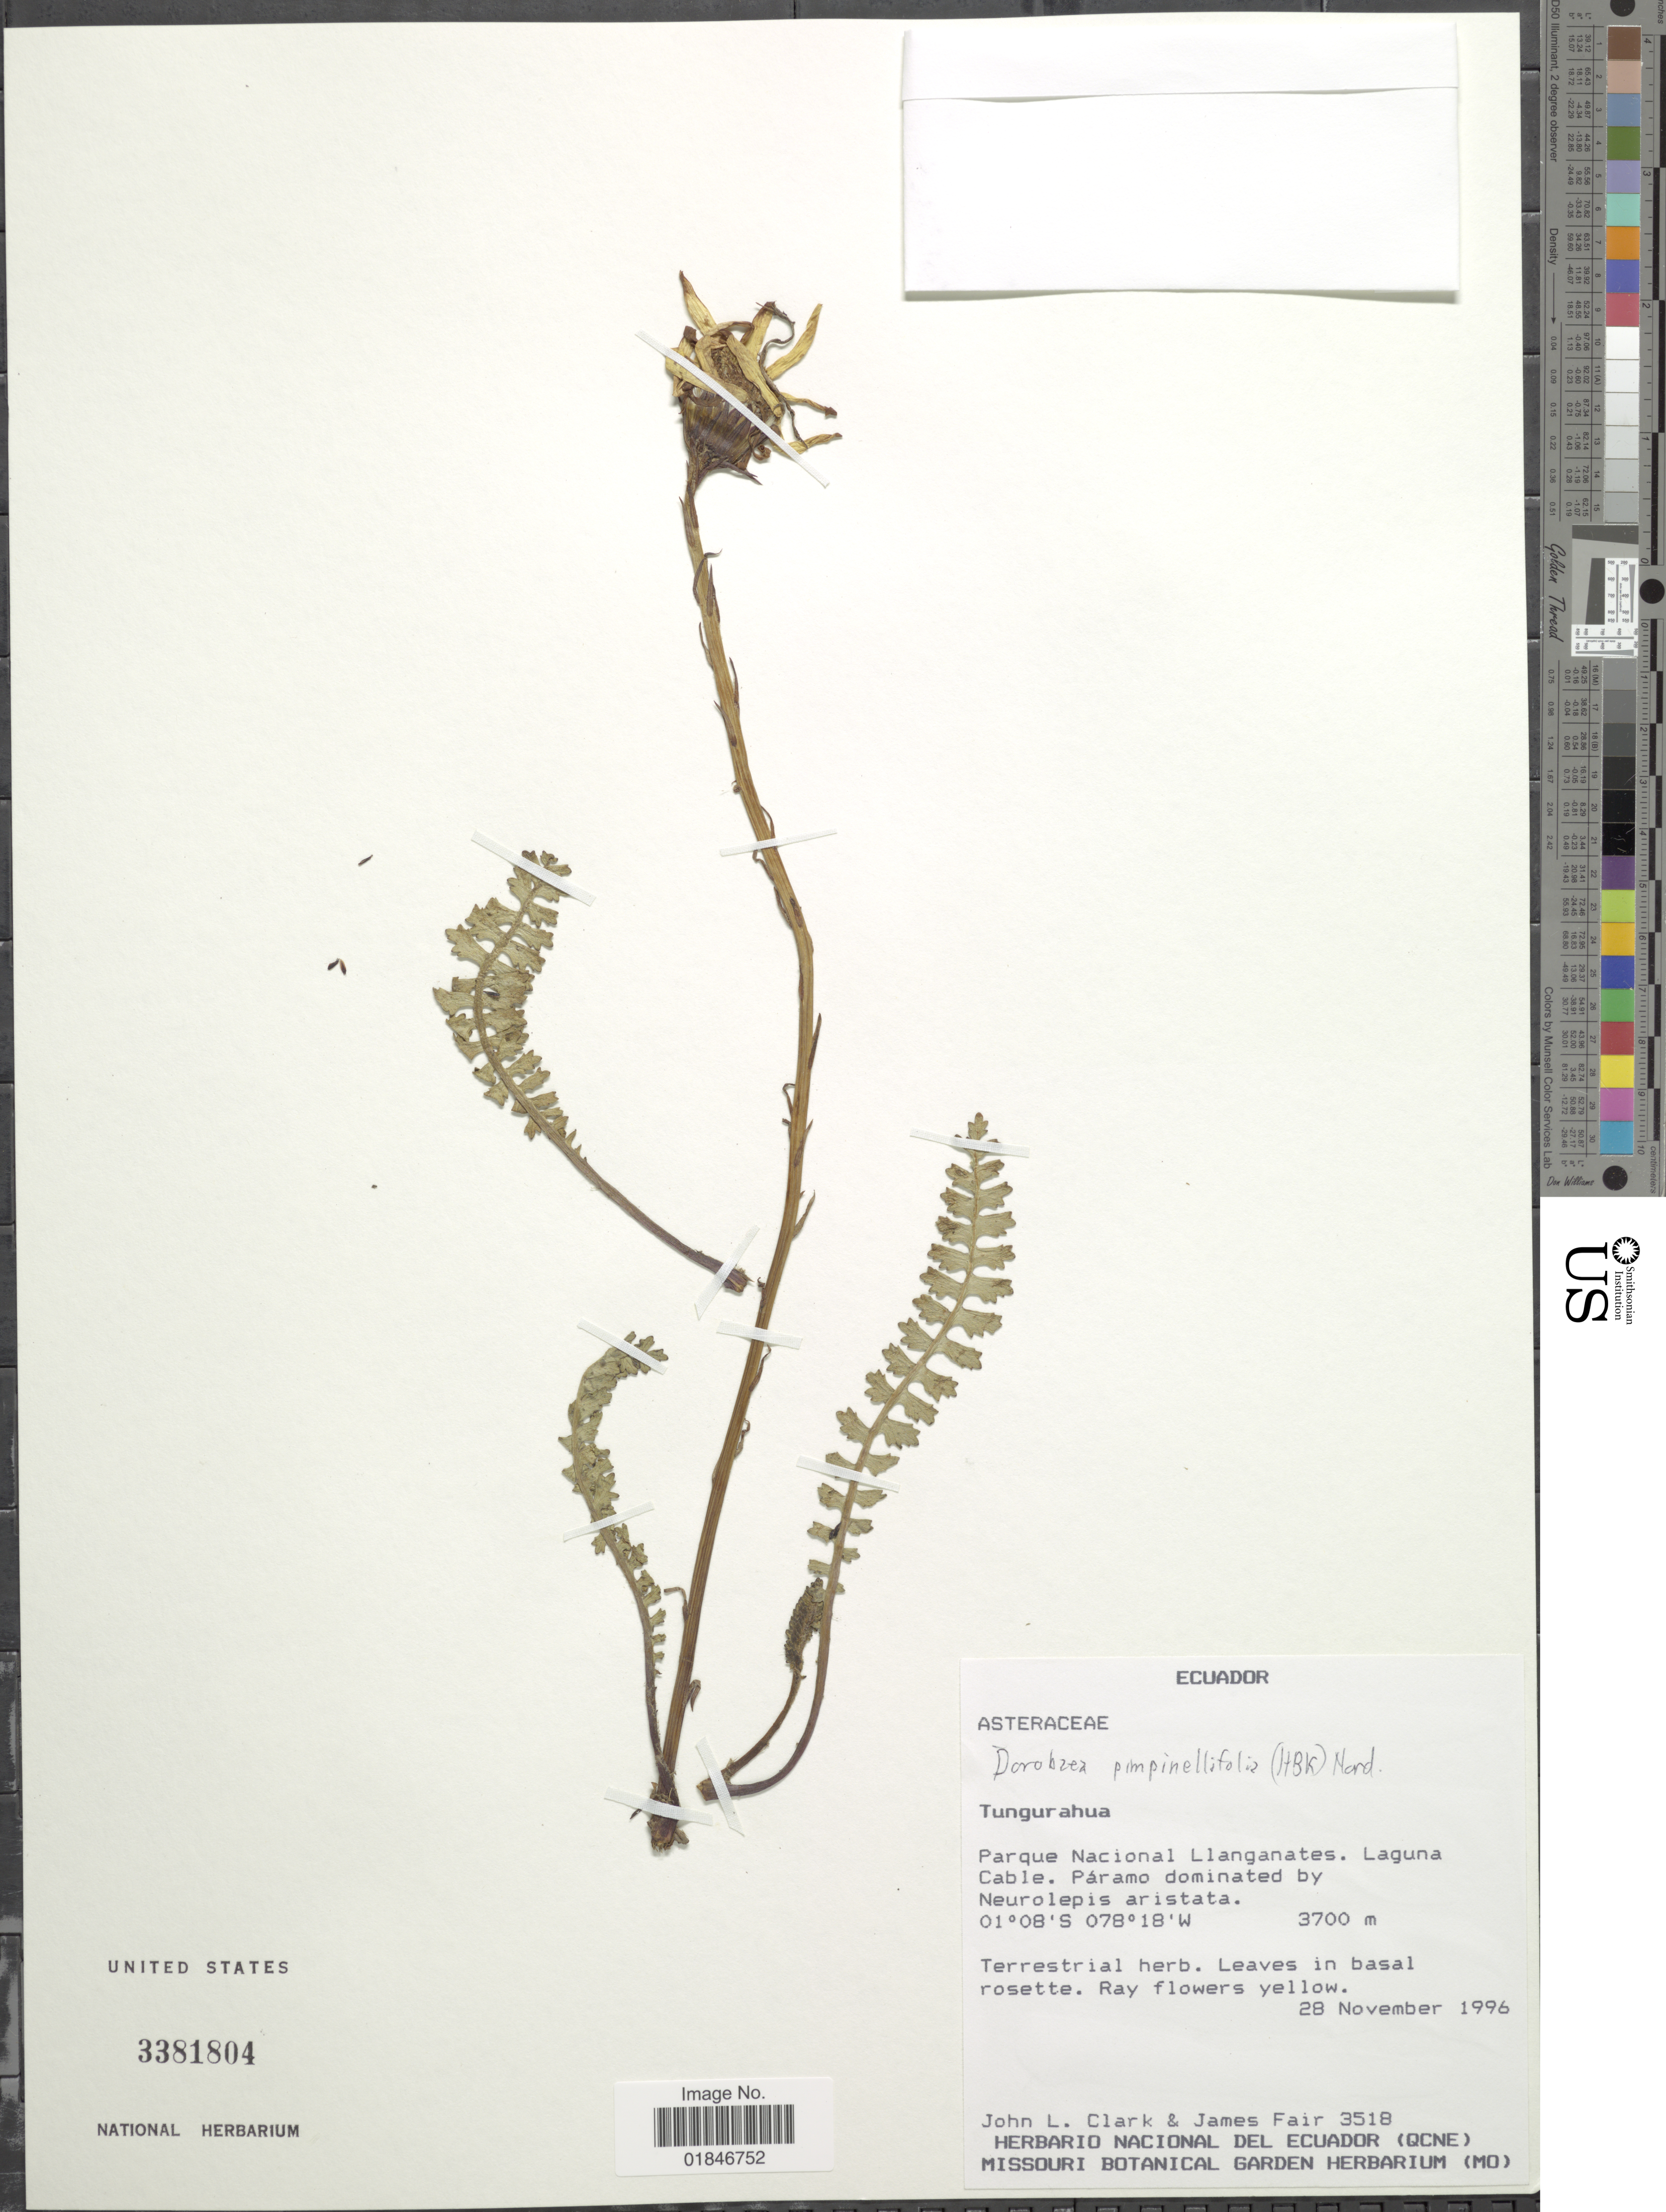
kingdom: Plantae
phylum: Tracheophyta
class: Magnoliopsida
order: Asterales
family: Asteraceae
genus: Dorobaea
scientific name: Dorobaea pimpinellifolia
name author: (Kunth) B. Nord.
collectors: J. L. Clark & J. Fair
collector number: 3518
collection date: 1996-11-28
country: Ecuador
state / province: Tungurahua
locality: Tungurahua, Parque Nacional Llanganates. Laguna Cable.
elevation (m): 3700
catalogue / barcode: US 3381804